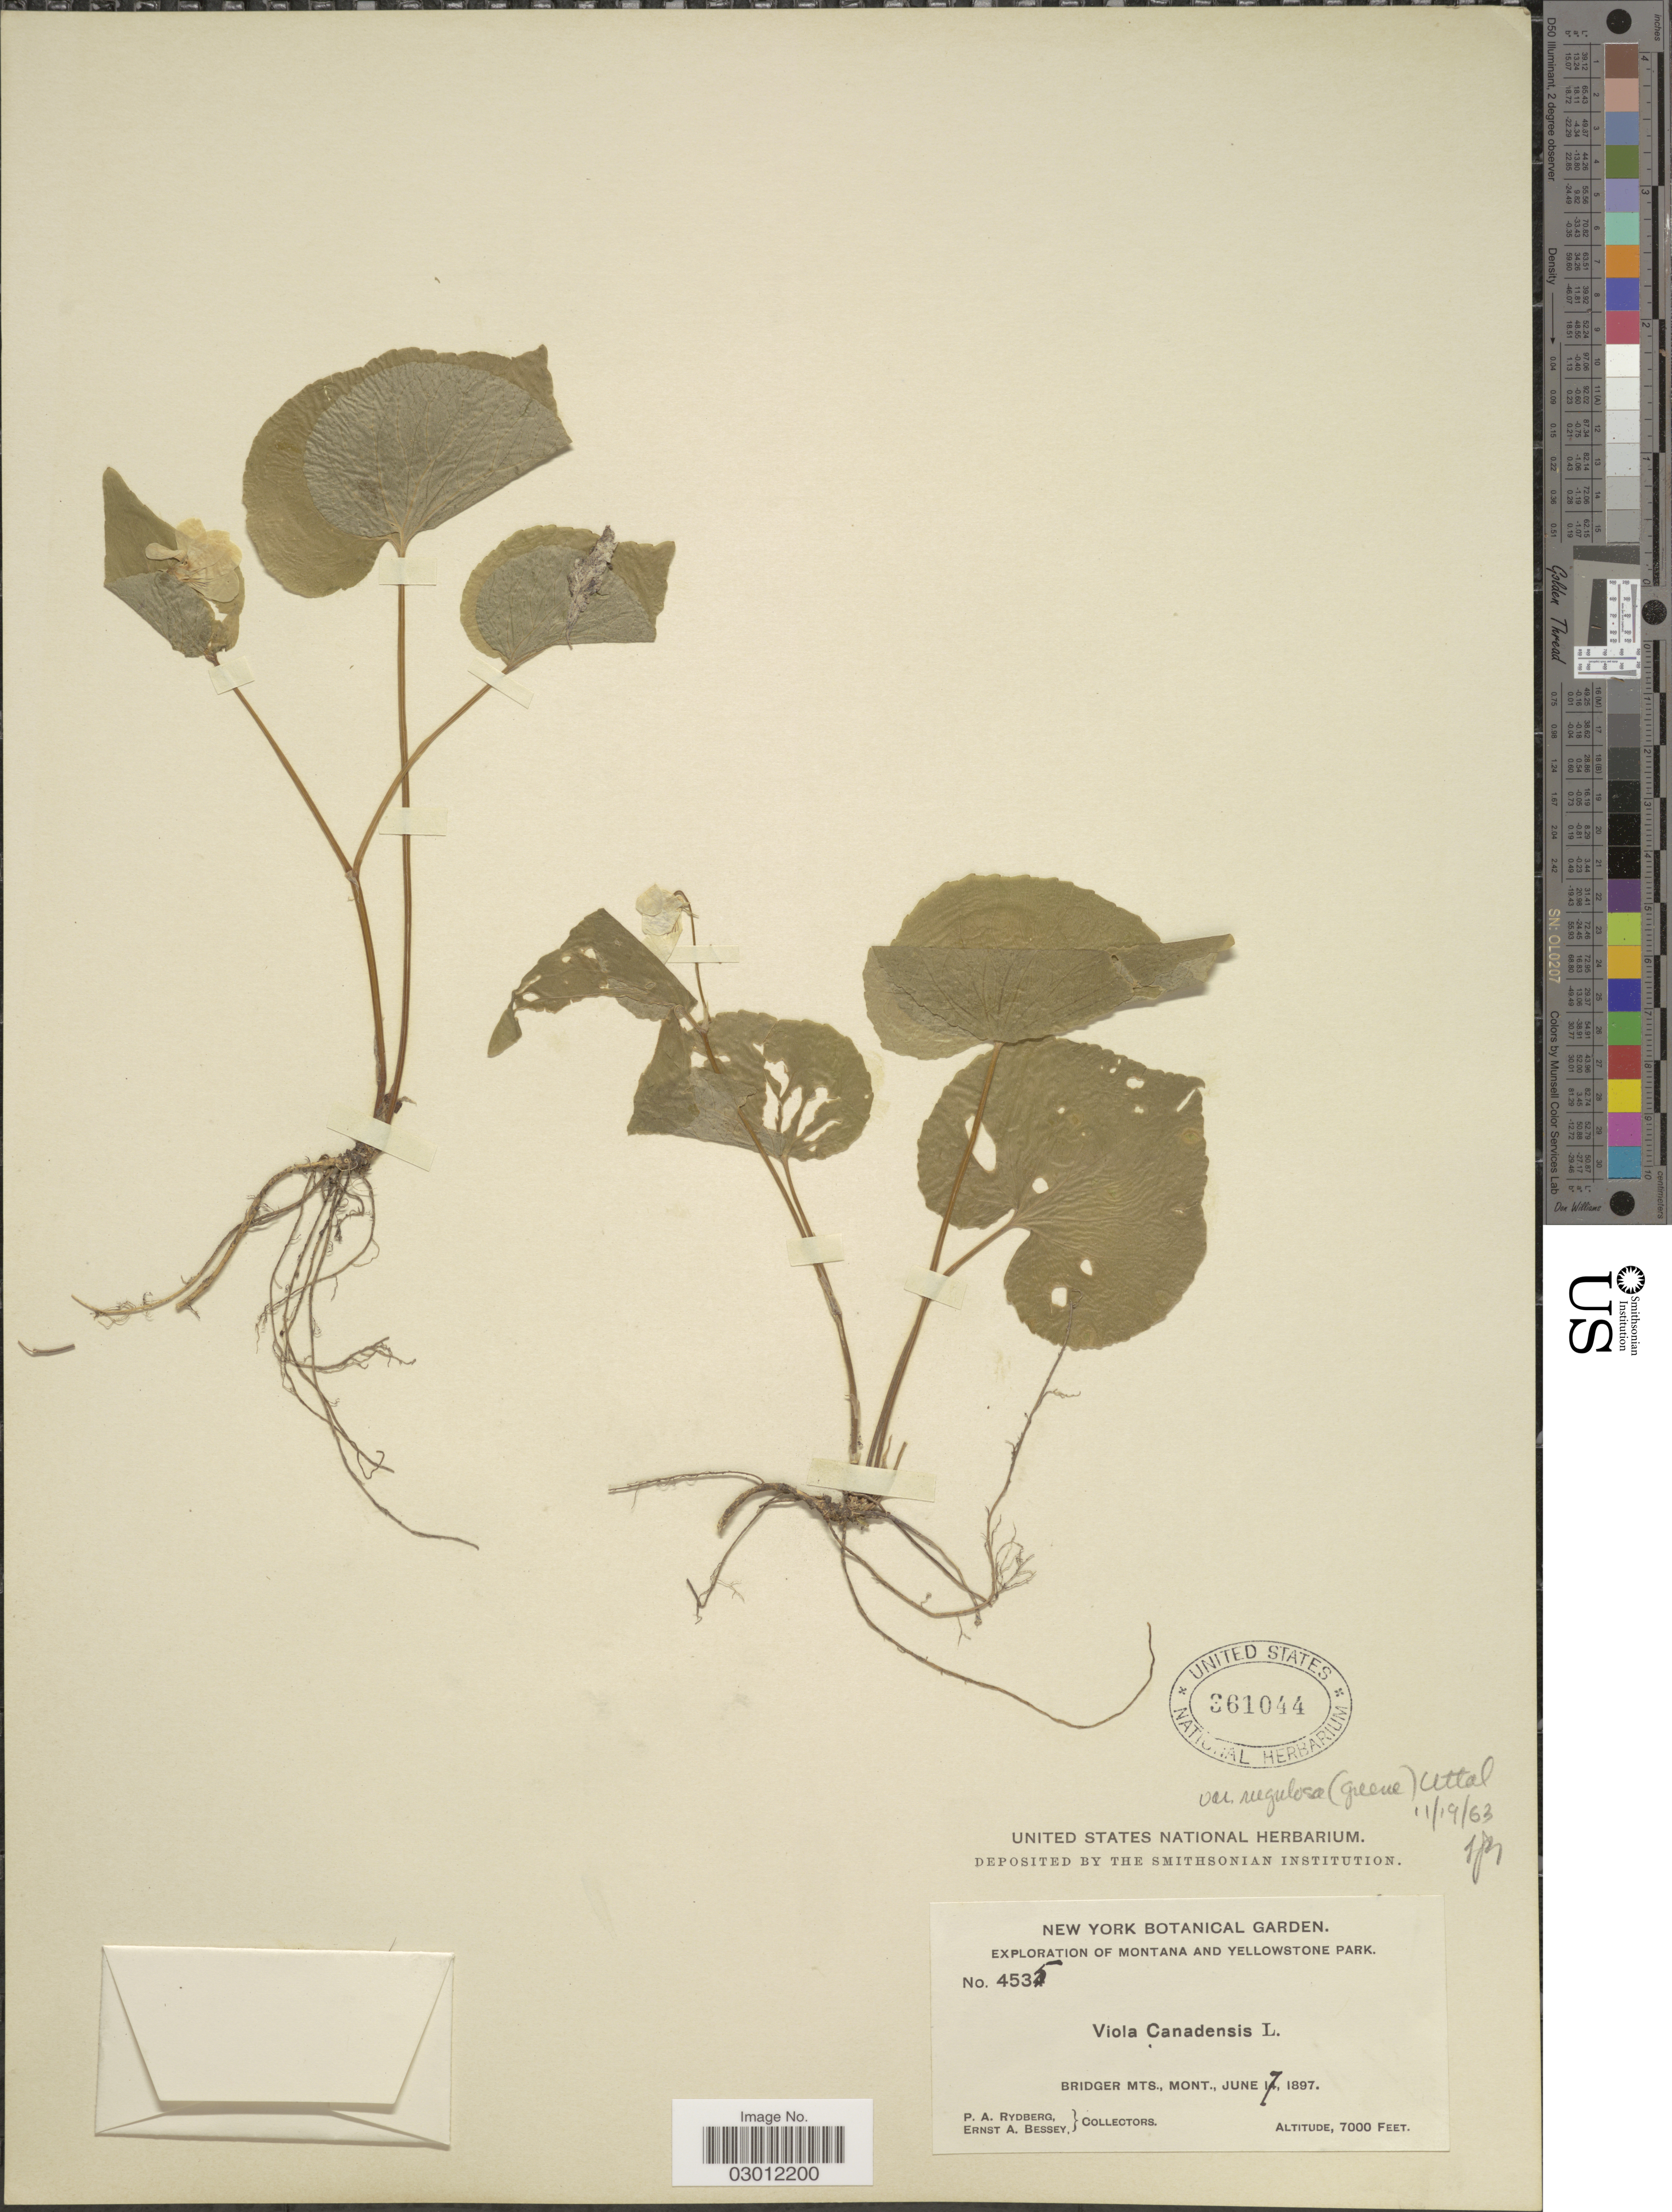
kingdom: Plantae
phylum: Tracheophyta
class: Magnoliopsida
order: Malpighiales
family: Violaceae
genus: Viola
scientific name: Viola canadensis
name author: L.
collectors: P. A. Rydberg & E. A. Bessey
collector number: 4535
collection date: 1897-06-07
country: United States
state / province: Montana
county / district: Gallatin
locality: Bridger Mts., Mont.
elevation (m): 2134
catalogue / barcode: US 361044